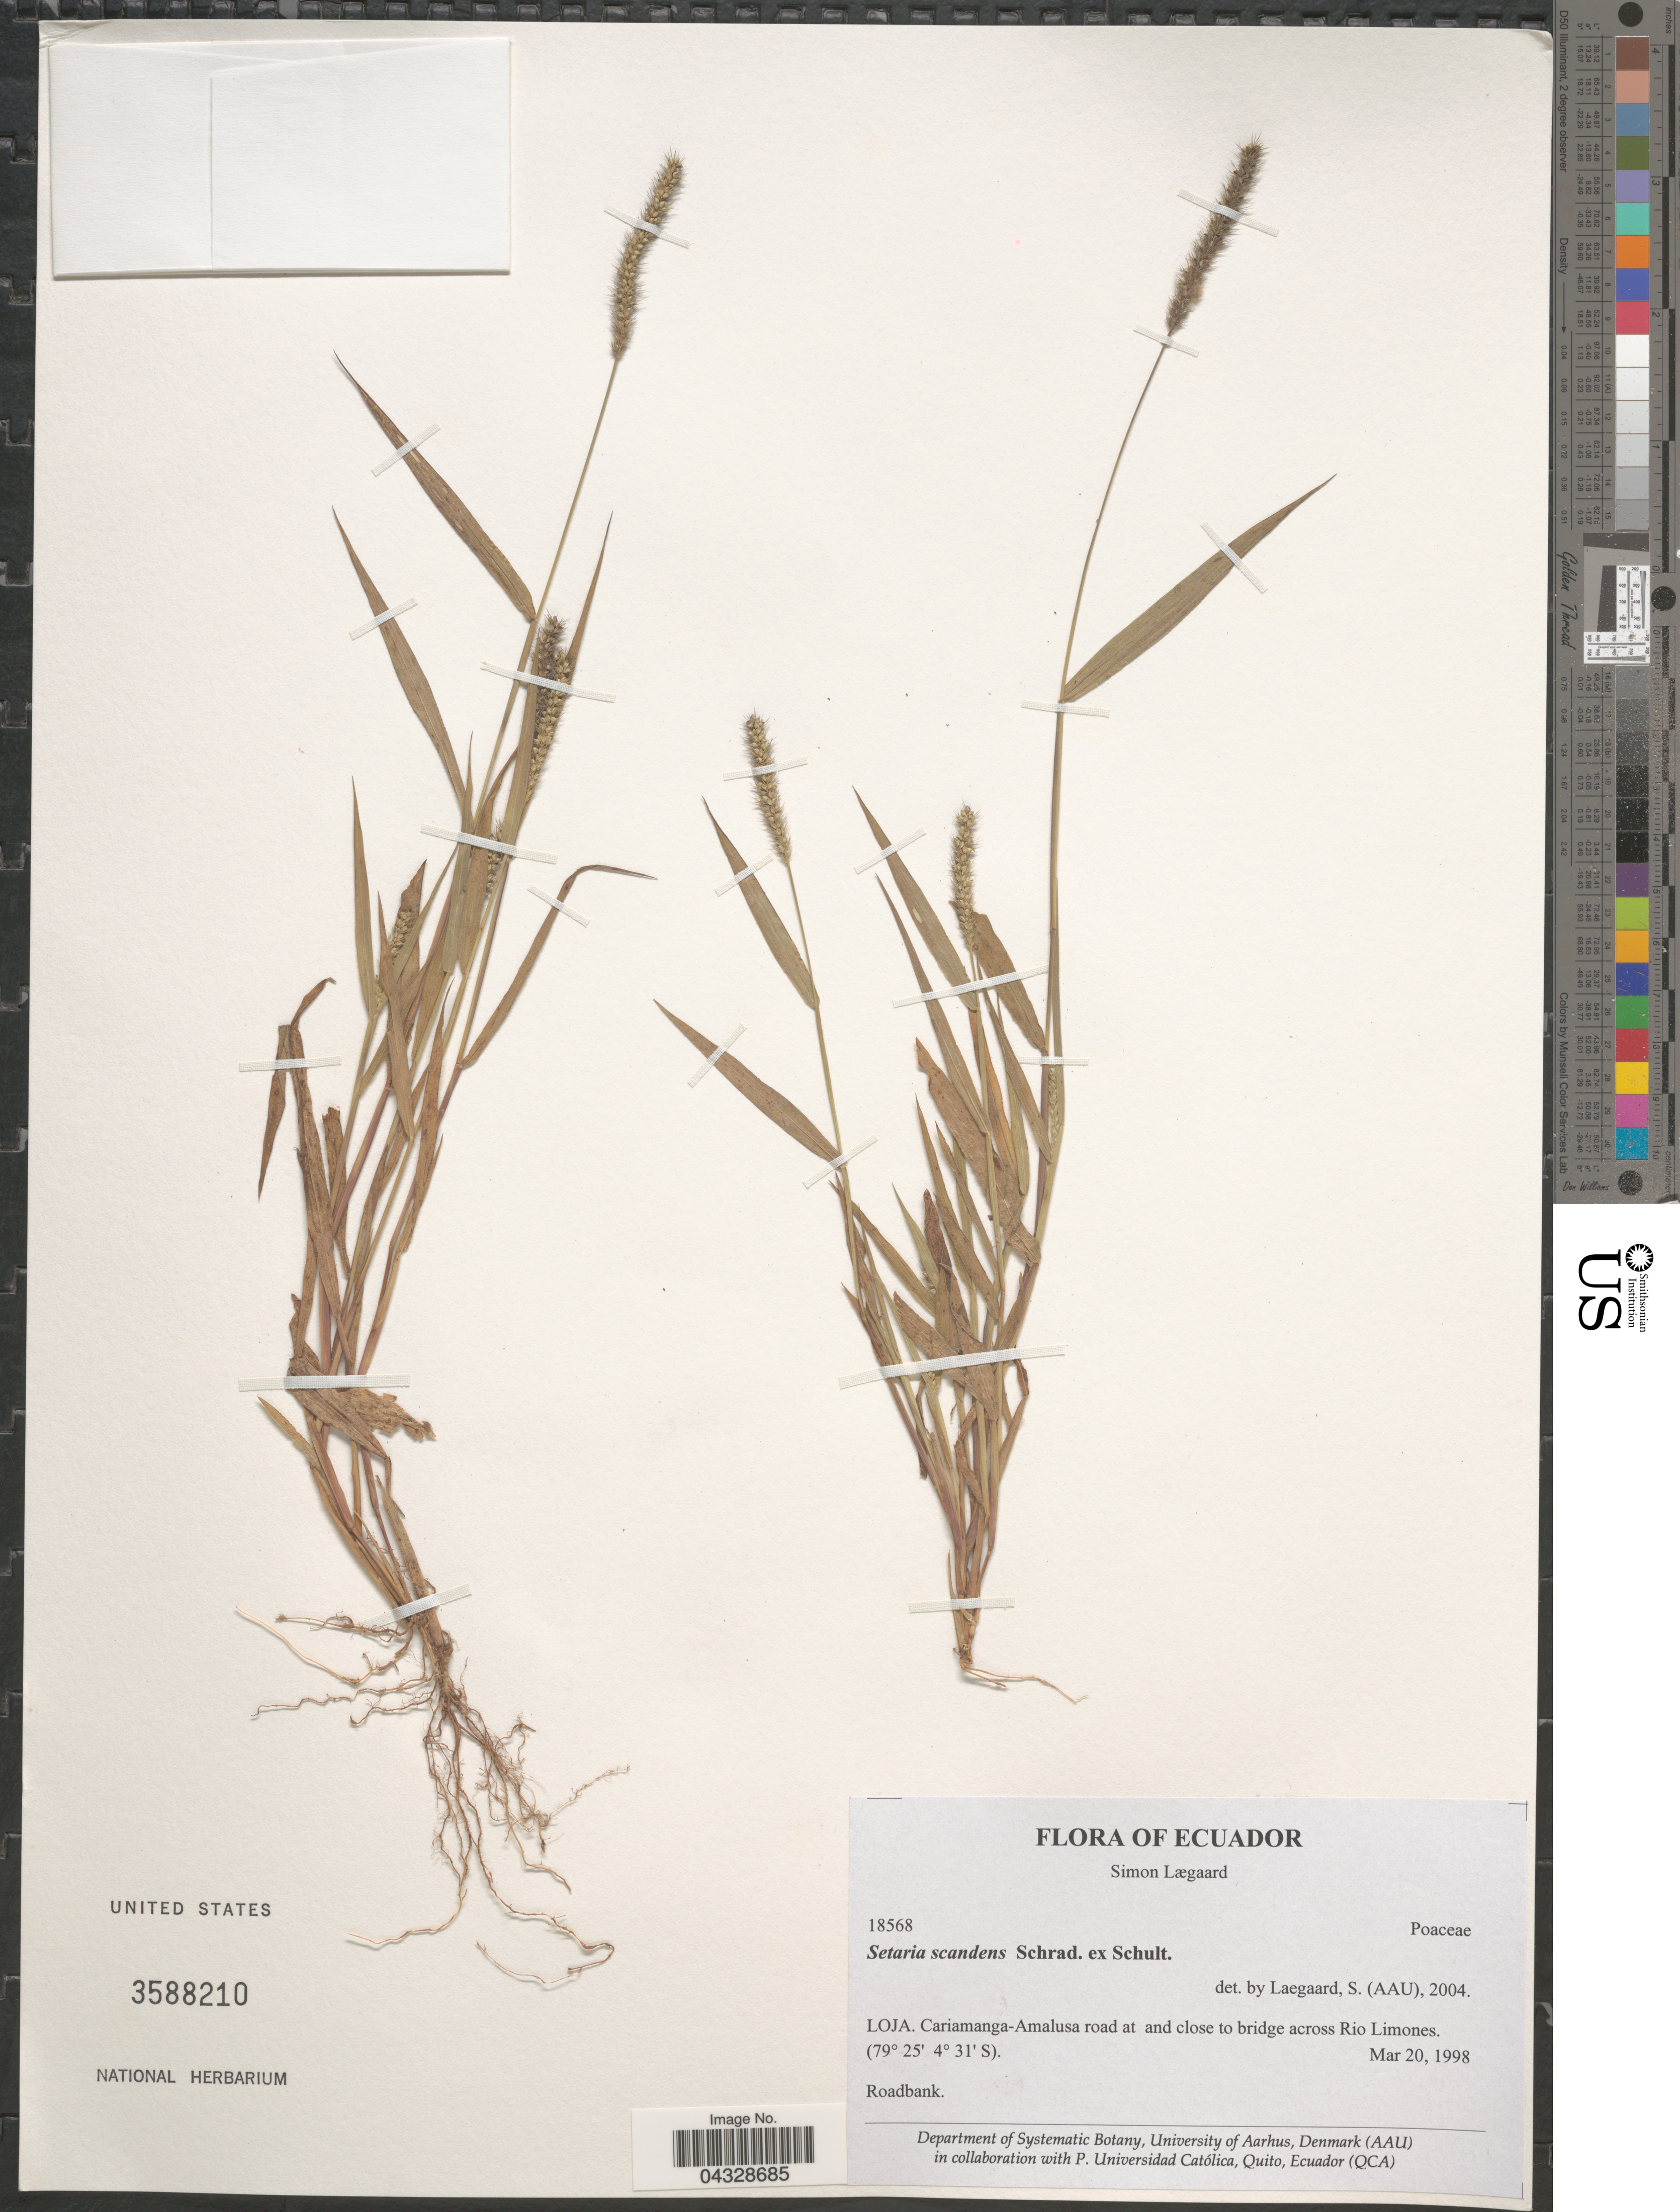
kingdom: Plantae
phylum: Tracheophyta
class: Liliopsida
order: Poales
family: Poaceae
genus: Setaria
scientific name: Setaria scandens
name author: Schrad. ex Schult.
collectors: S. Lægaard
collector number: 18568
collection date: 1998-03-20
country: Ecuador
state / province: Loja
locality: Cariamanga-Amalusa road at and close to bridge across Rio Limones.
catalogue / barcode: US 3588210